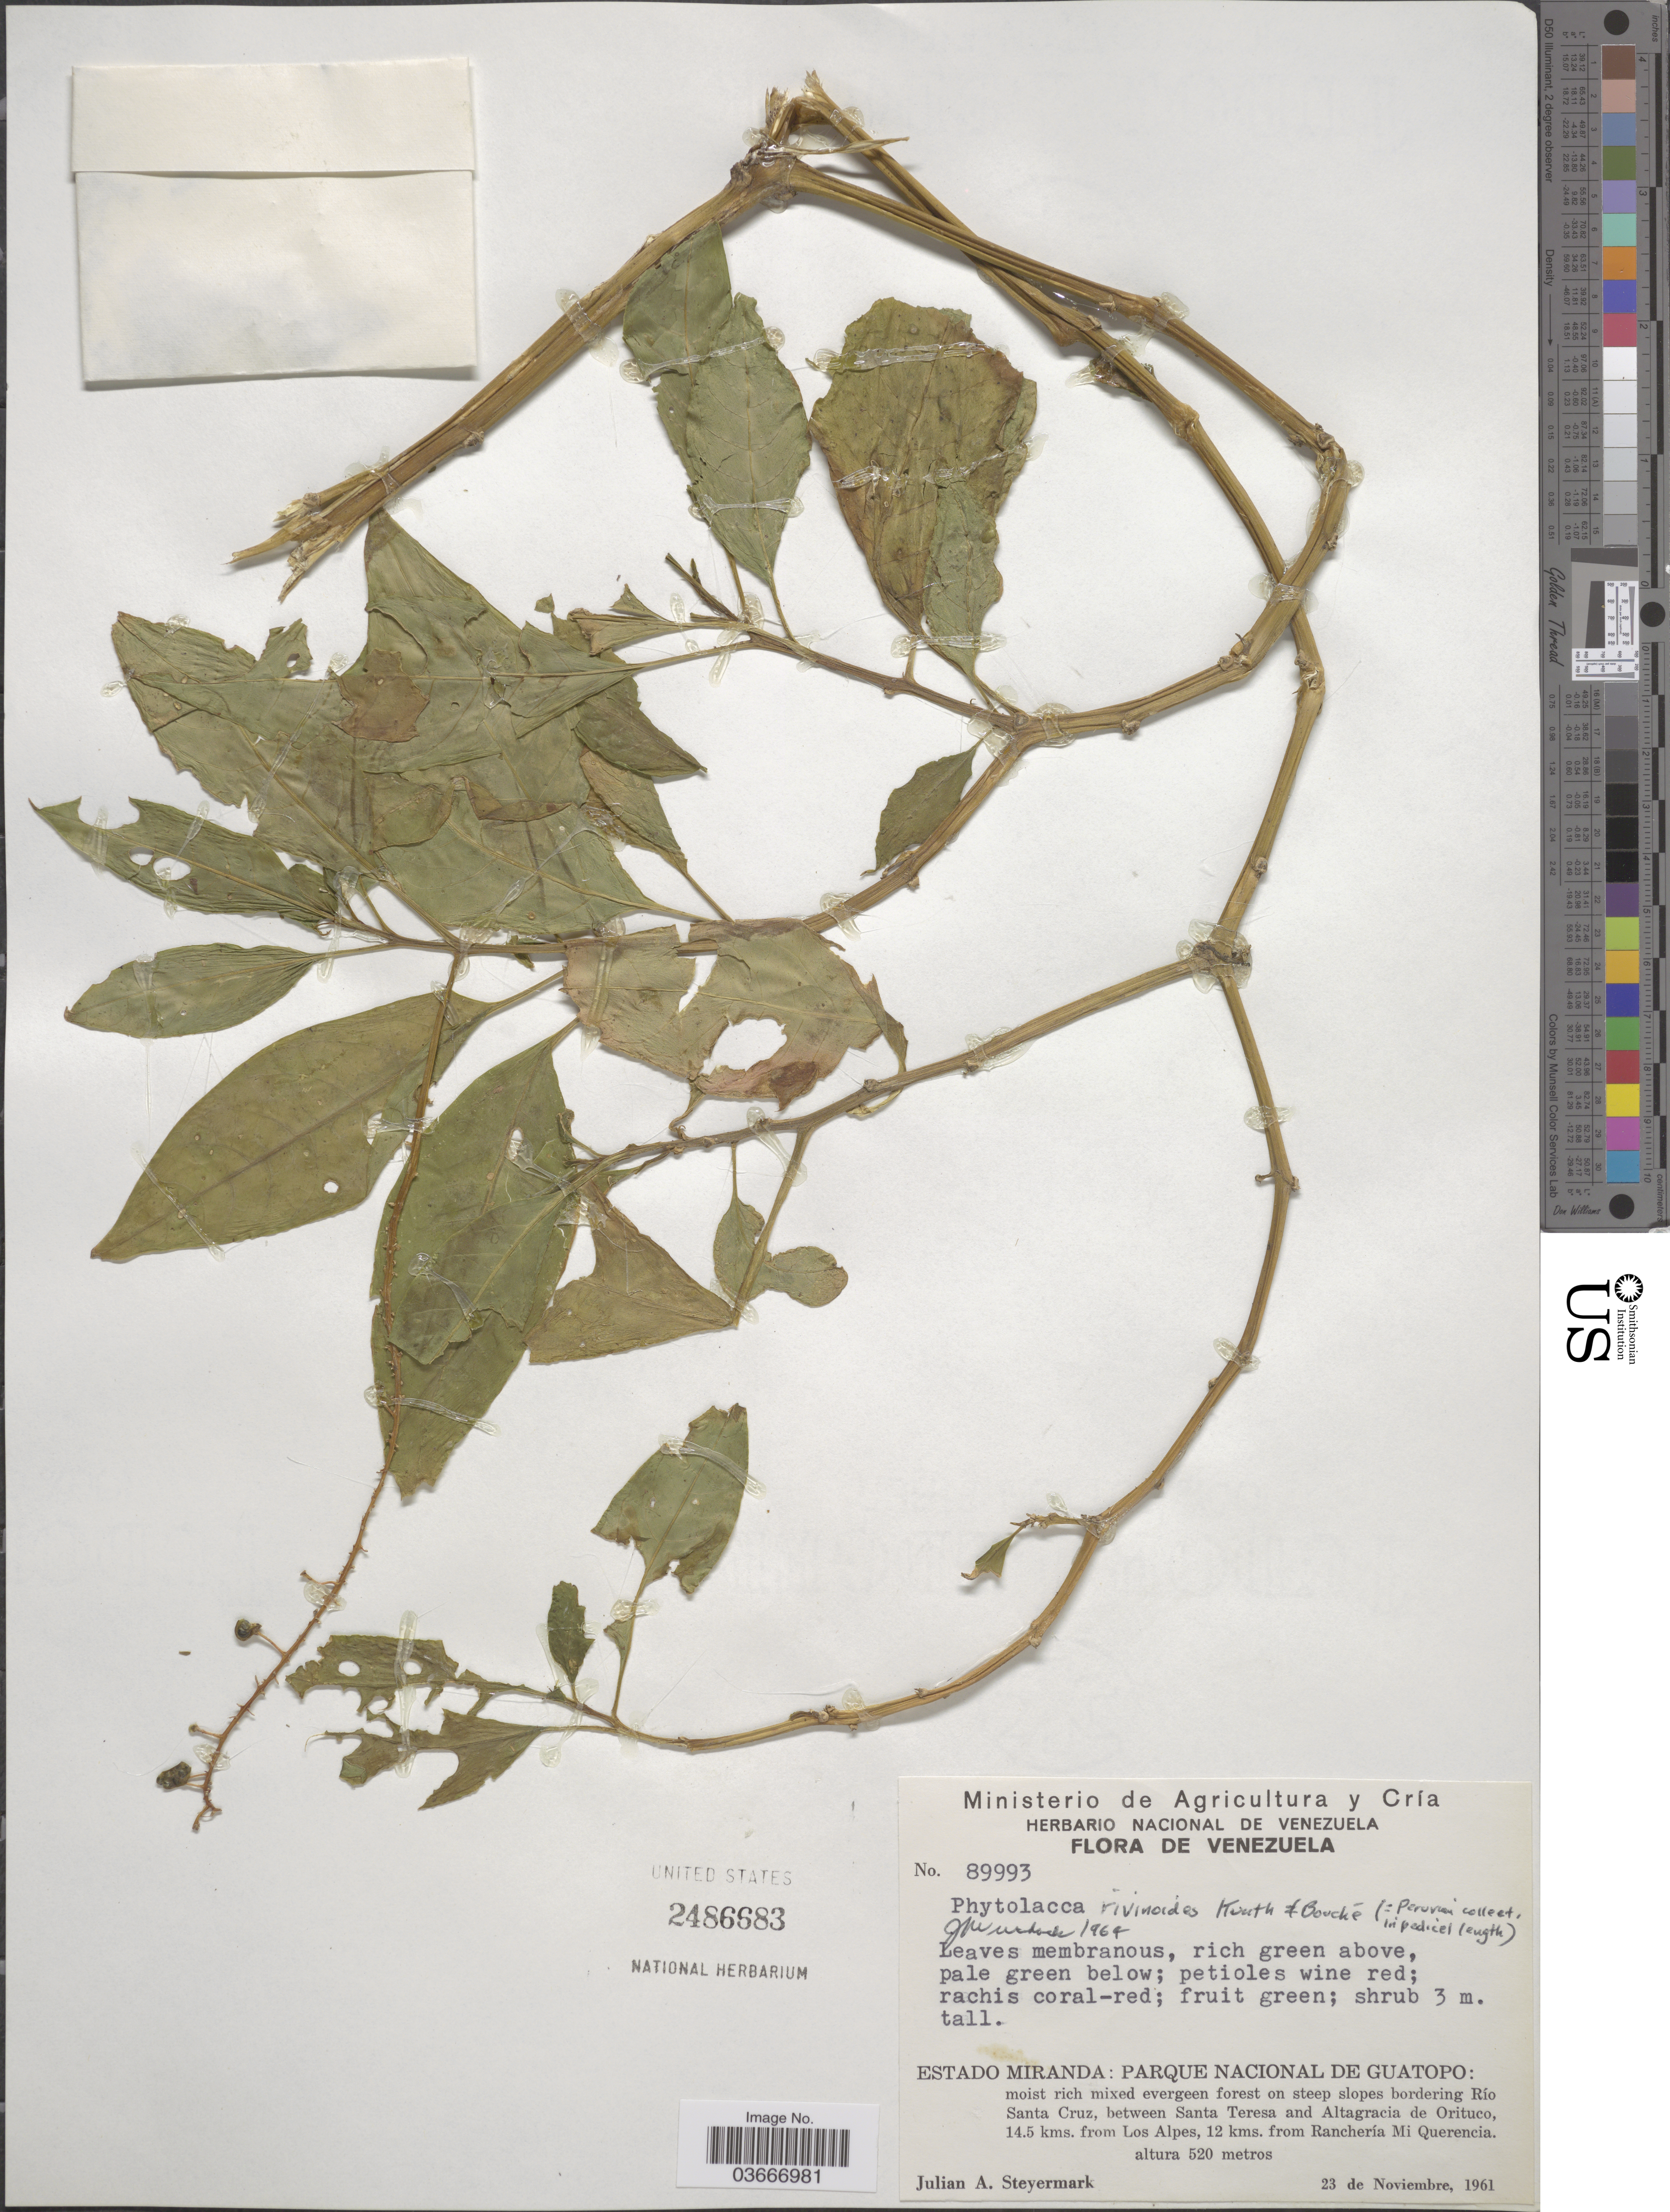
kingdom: Plantae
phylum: Tracheophyta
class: Magnoliopsida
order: Caryophyllales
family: Phytolaccaceae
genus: Phytolacca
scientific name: Phytolacca rivinoides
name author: Kunth & C.D. Bouché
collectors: J. Steyermark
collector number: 89993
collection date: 1961-11-23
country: Venezuela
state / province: Miranda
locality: Parque Nacional de Guatopo: moist rich mixed evergreen forest on steep slopes bordering Río Santa Cruz, between Santa Teresa and Altagracia de Orituco, 14.5 kms. from Los Alpes, 12 kms. from Ranchería Mi Querencia.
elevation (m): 520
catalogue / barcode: US 2486683